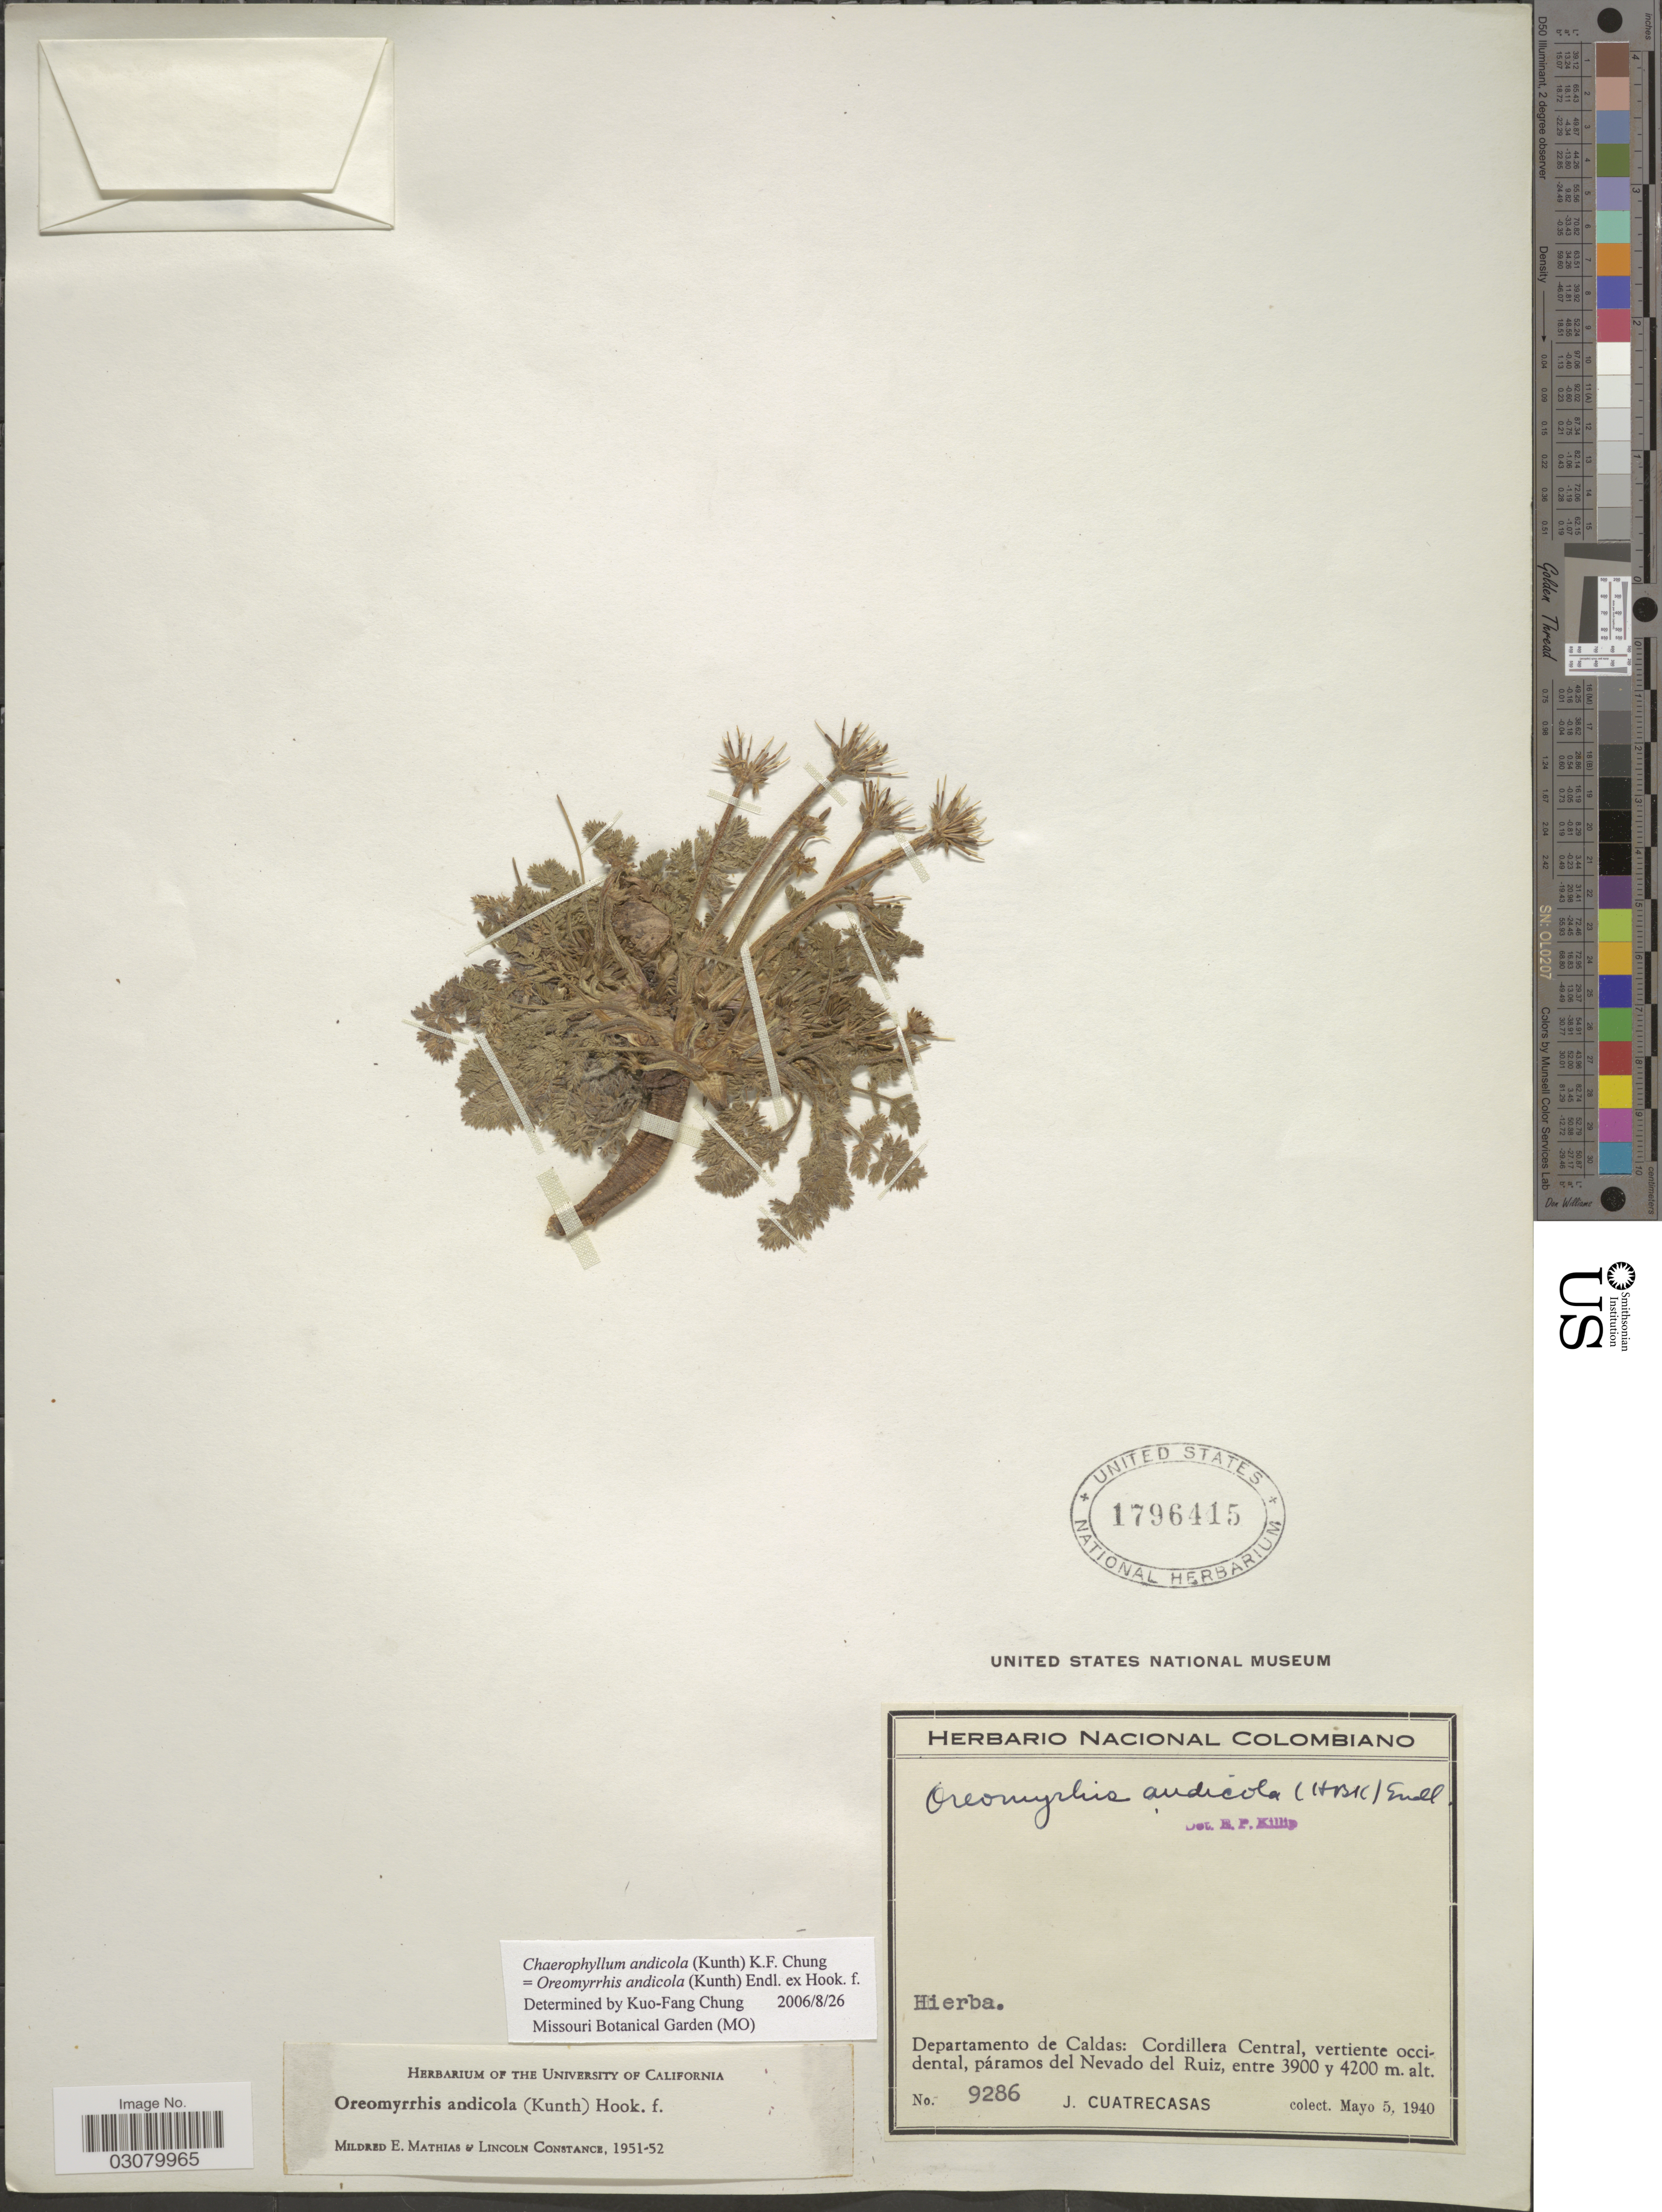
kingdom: Plantae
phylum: Tracheophyta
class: Magnoliopsida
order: Apiales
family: Apiaceae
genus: Oreomyrrhis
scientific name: Oreomyrrhis andicola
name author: (Kunth) Endl. ex Hook. f.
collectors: J. Cuatrecasas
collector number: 9286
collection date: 1940-05-05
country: Colombia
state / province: Caldas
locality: Departamento de Caldas: Cordillera Central, vertiente occidental, páramos del Nevado del Ruiz.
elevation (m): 3900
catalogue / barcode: US 1796415